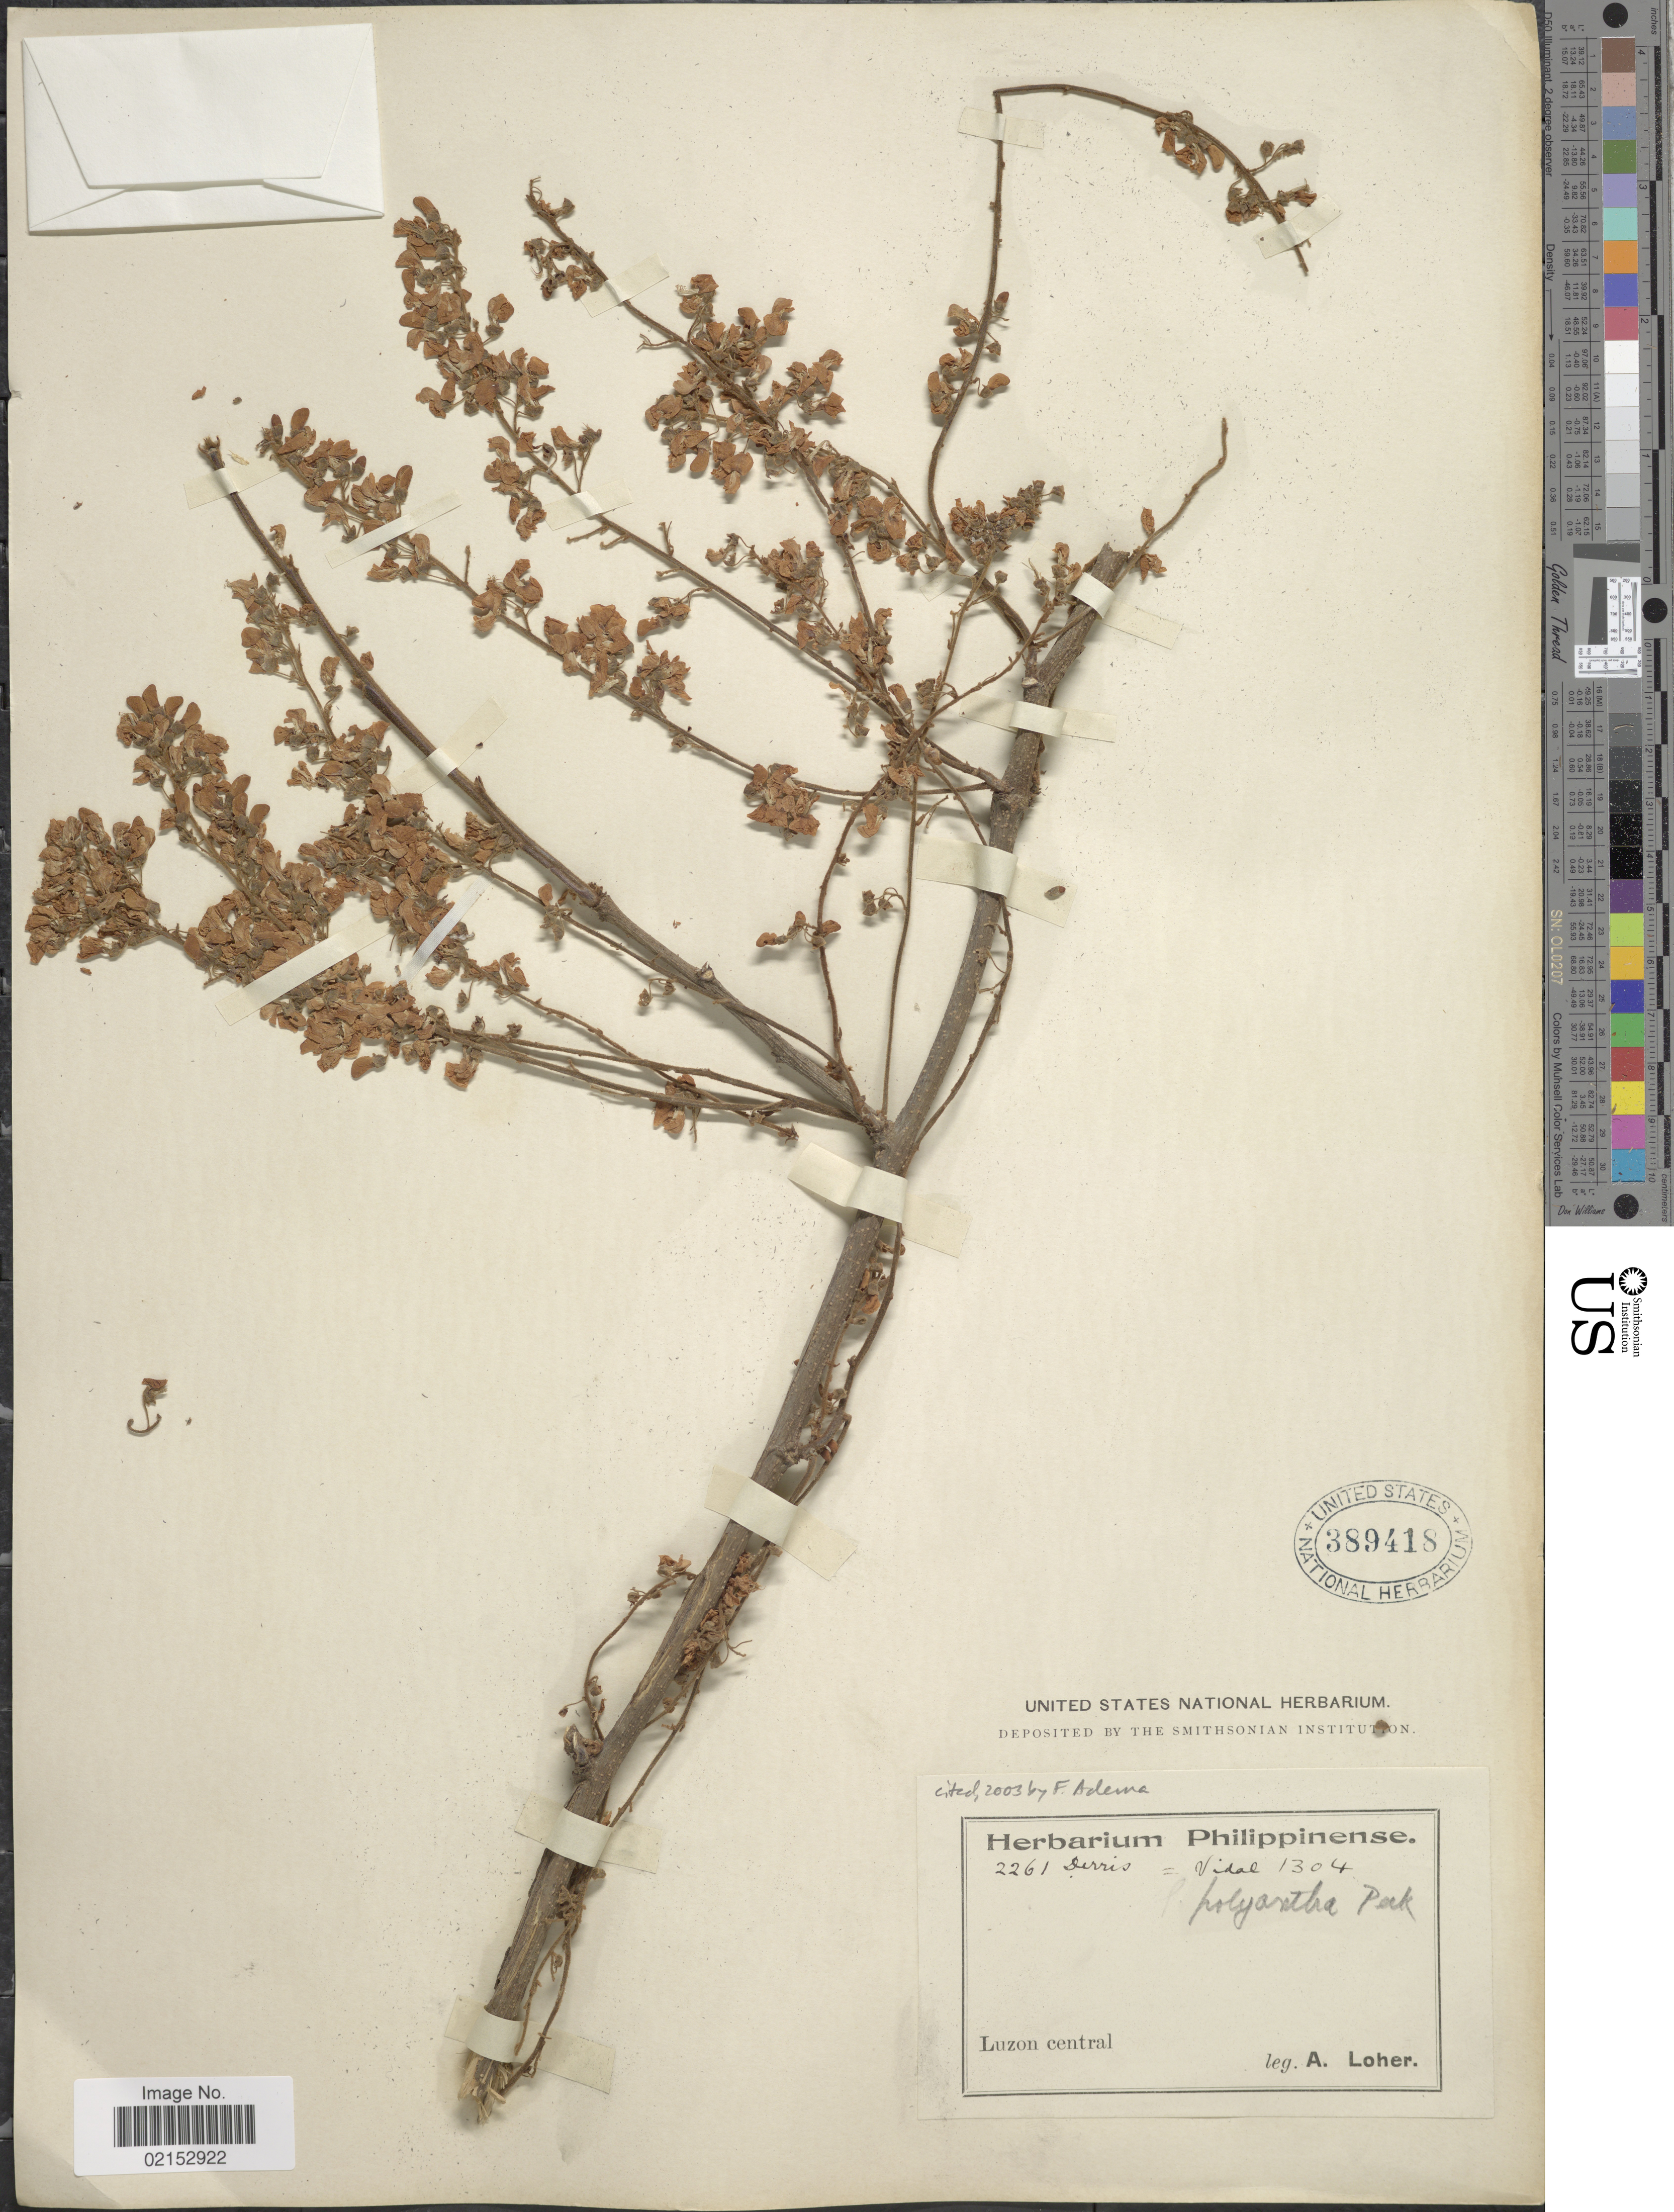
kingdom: Plantae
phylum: Tracheophyta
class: Magnoliopsida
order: Fabales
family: Fabaceae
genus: Derris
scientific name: Derris polyantha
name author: Perkins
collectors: A. Loher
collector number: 2261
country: Philippines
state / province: Central Luzon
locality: Luzon central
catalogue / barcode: US 389418